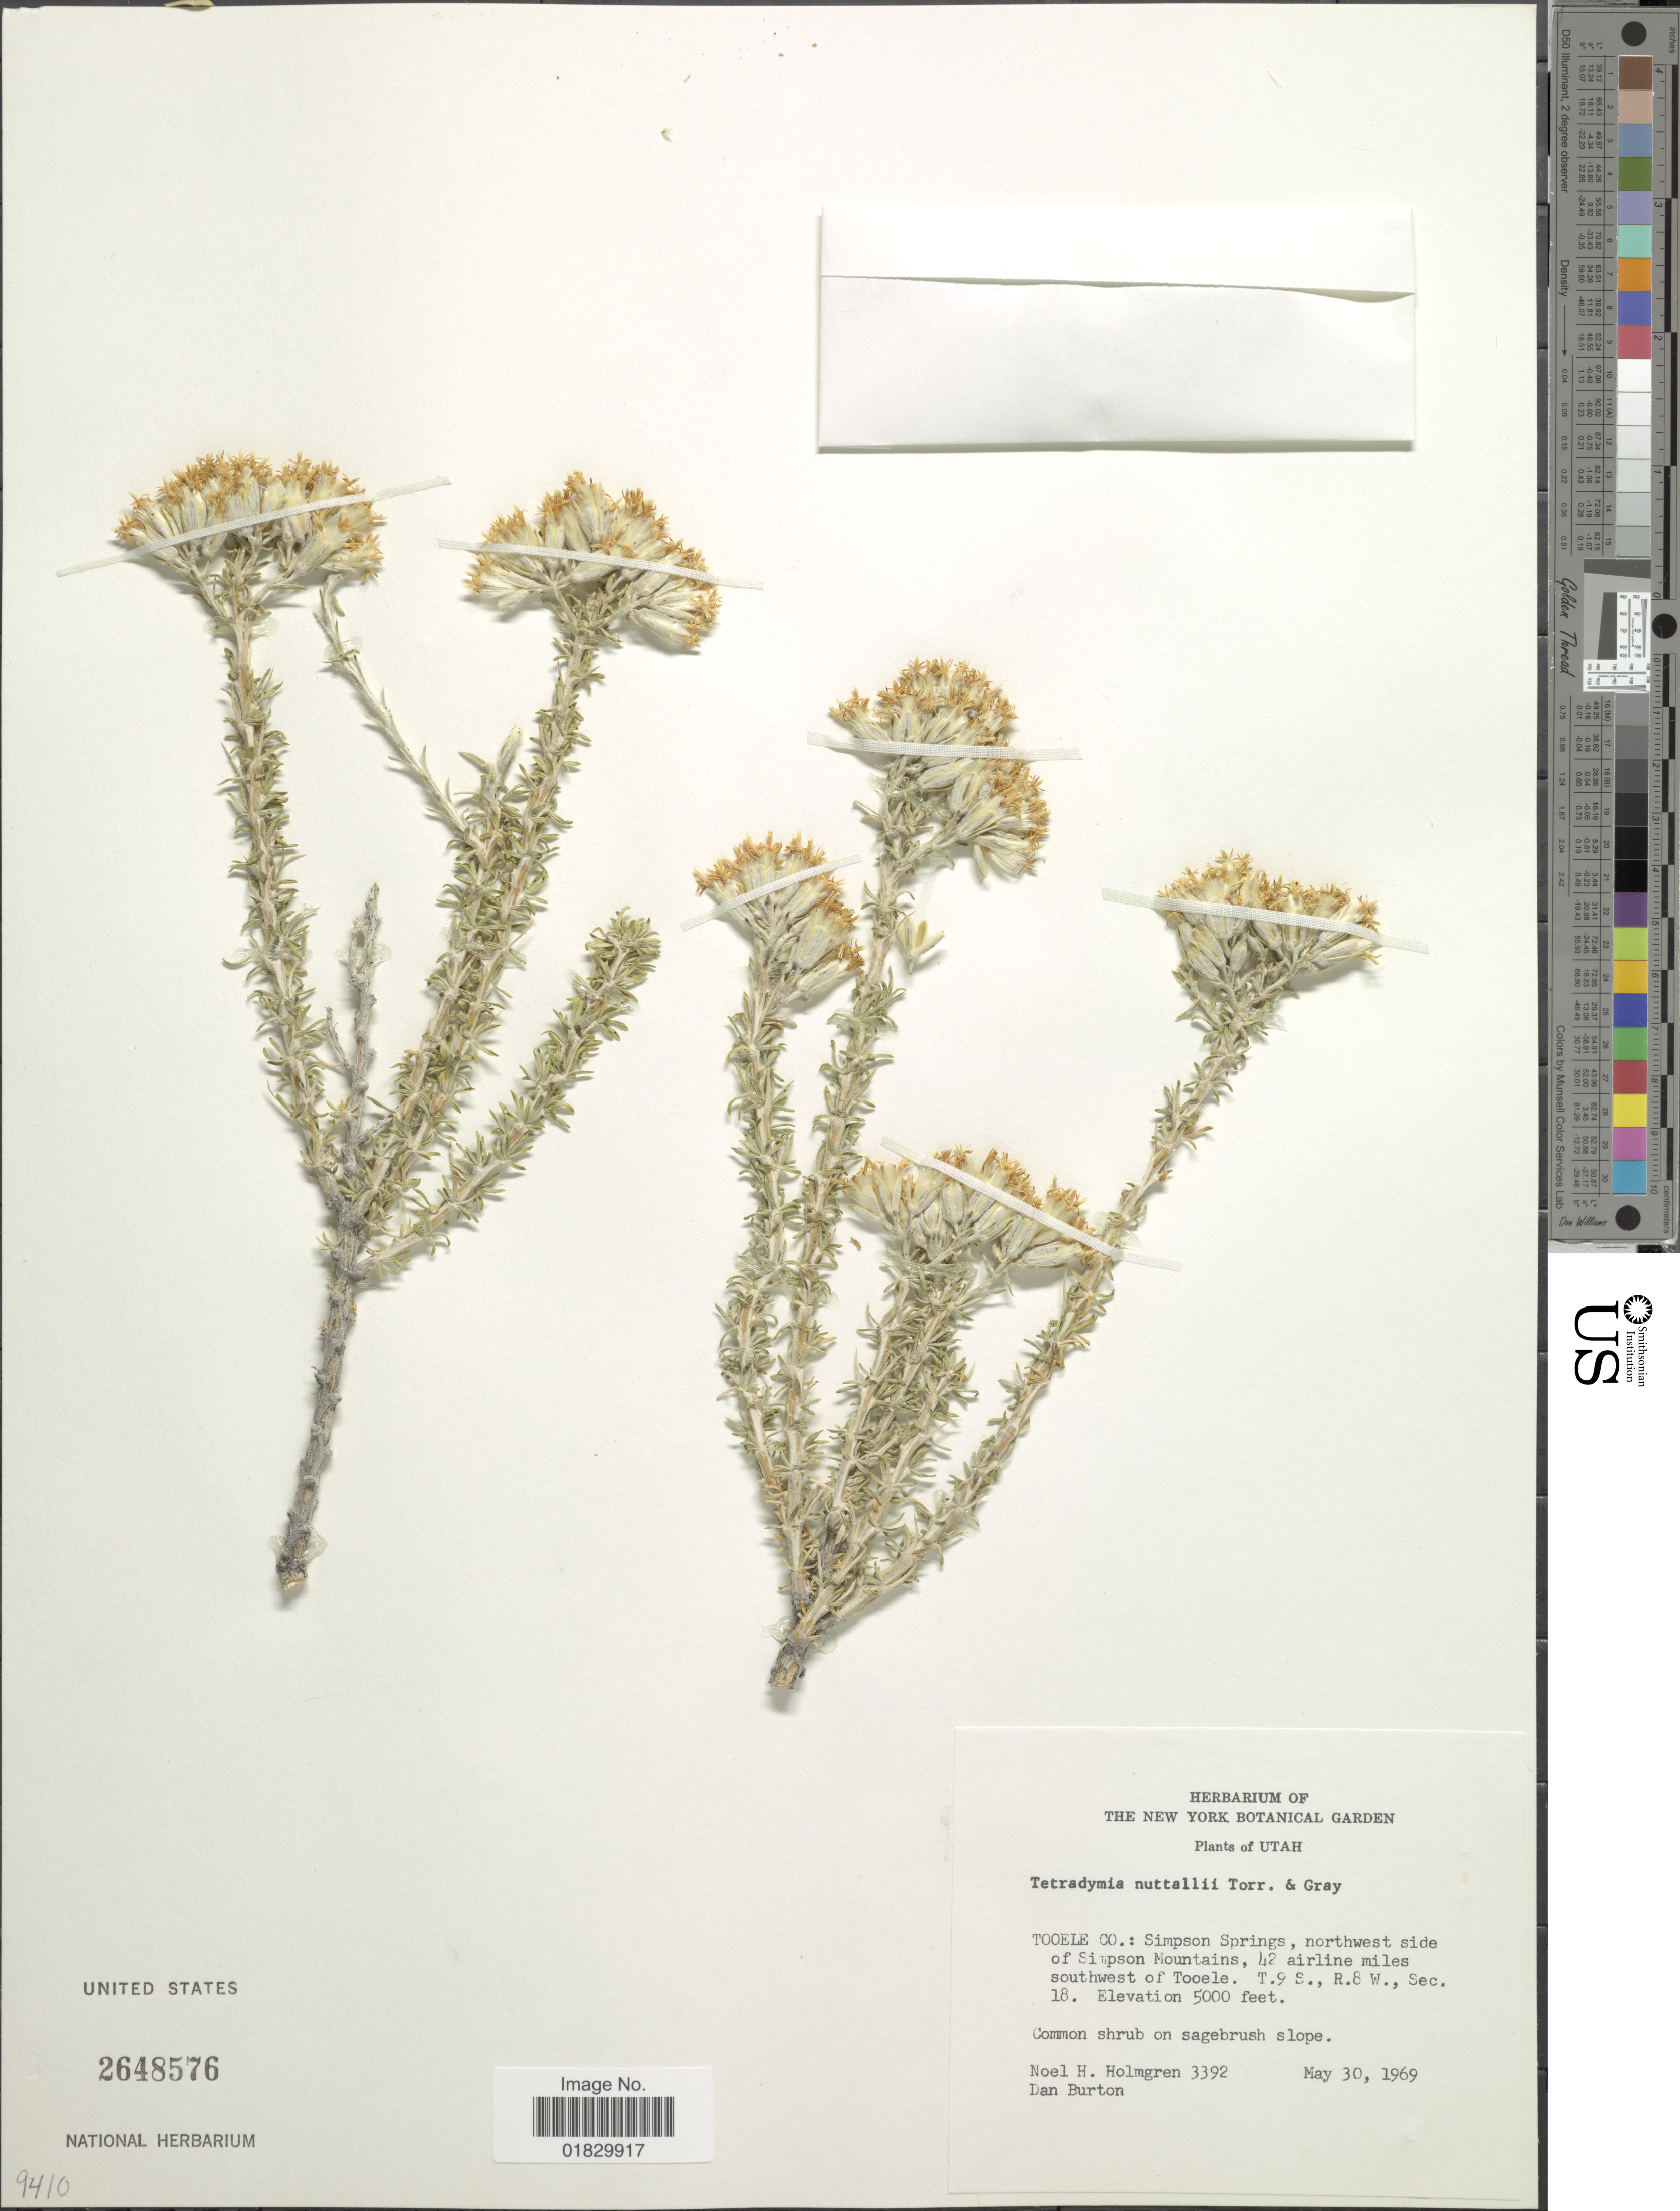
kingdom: Plantae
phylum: Tracheophyta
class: Magnoliopsida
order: Asterales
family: Asteraceae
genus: Tetradymia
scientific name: Tetradymia nuttallii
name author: Torr. & A. Gray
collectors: N. H. Holmgren & D. Burton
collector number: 3392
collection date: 1969-05-30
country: United States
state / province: Utah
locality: Tooele Co.: Simpson Springs, northwest side of Simpson Mountains, 42 airline miles southwest of Tooele, T. 9 S., R. 8 W., Sec. 18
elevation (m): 1524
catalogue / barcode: US 2648576